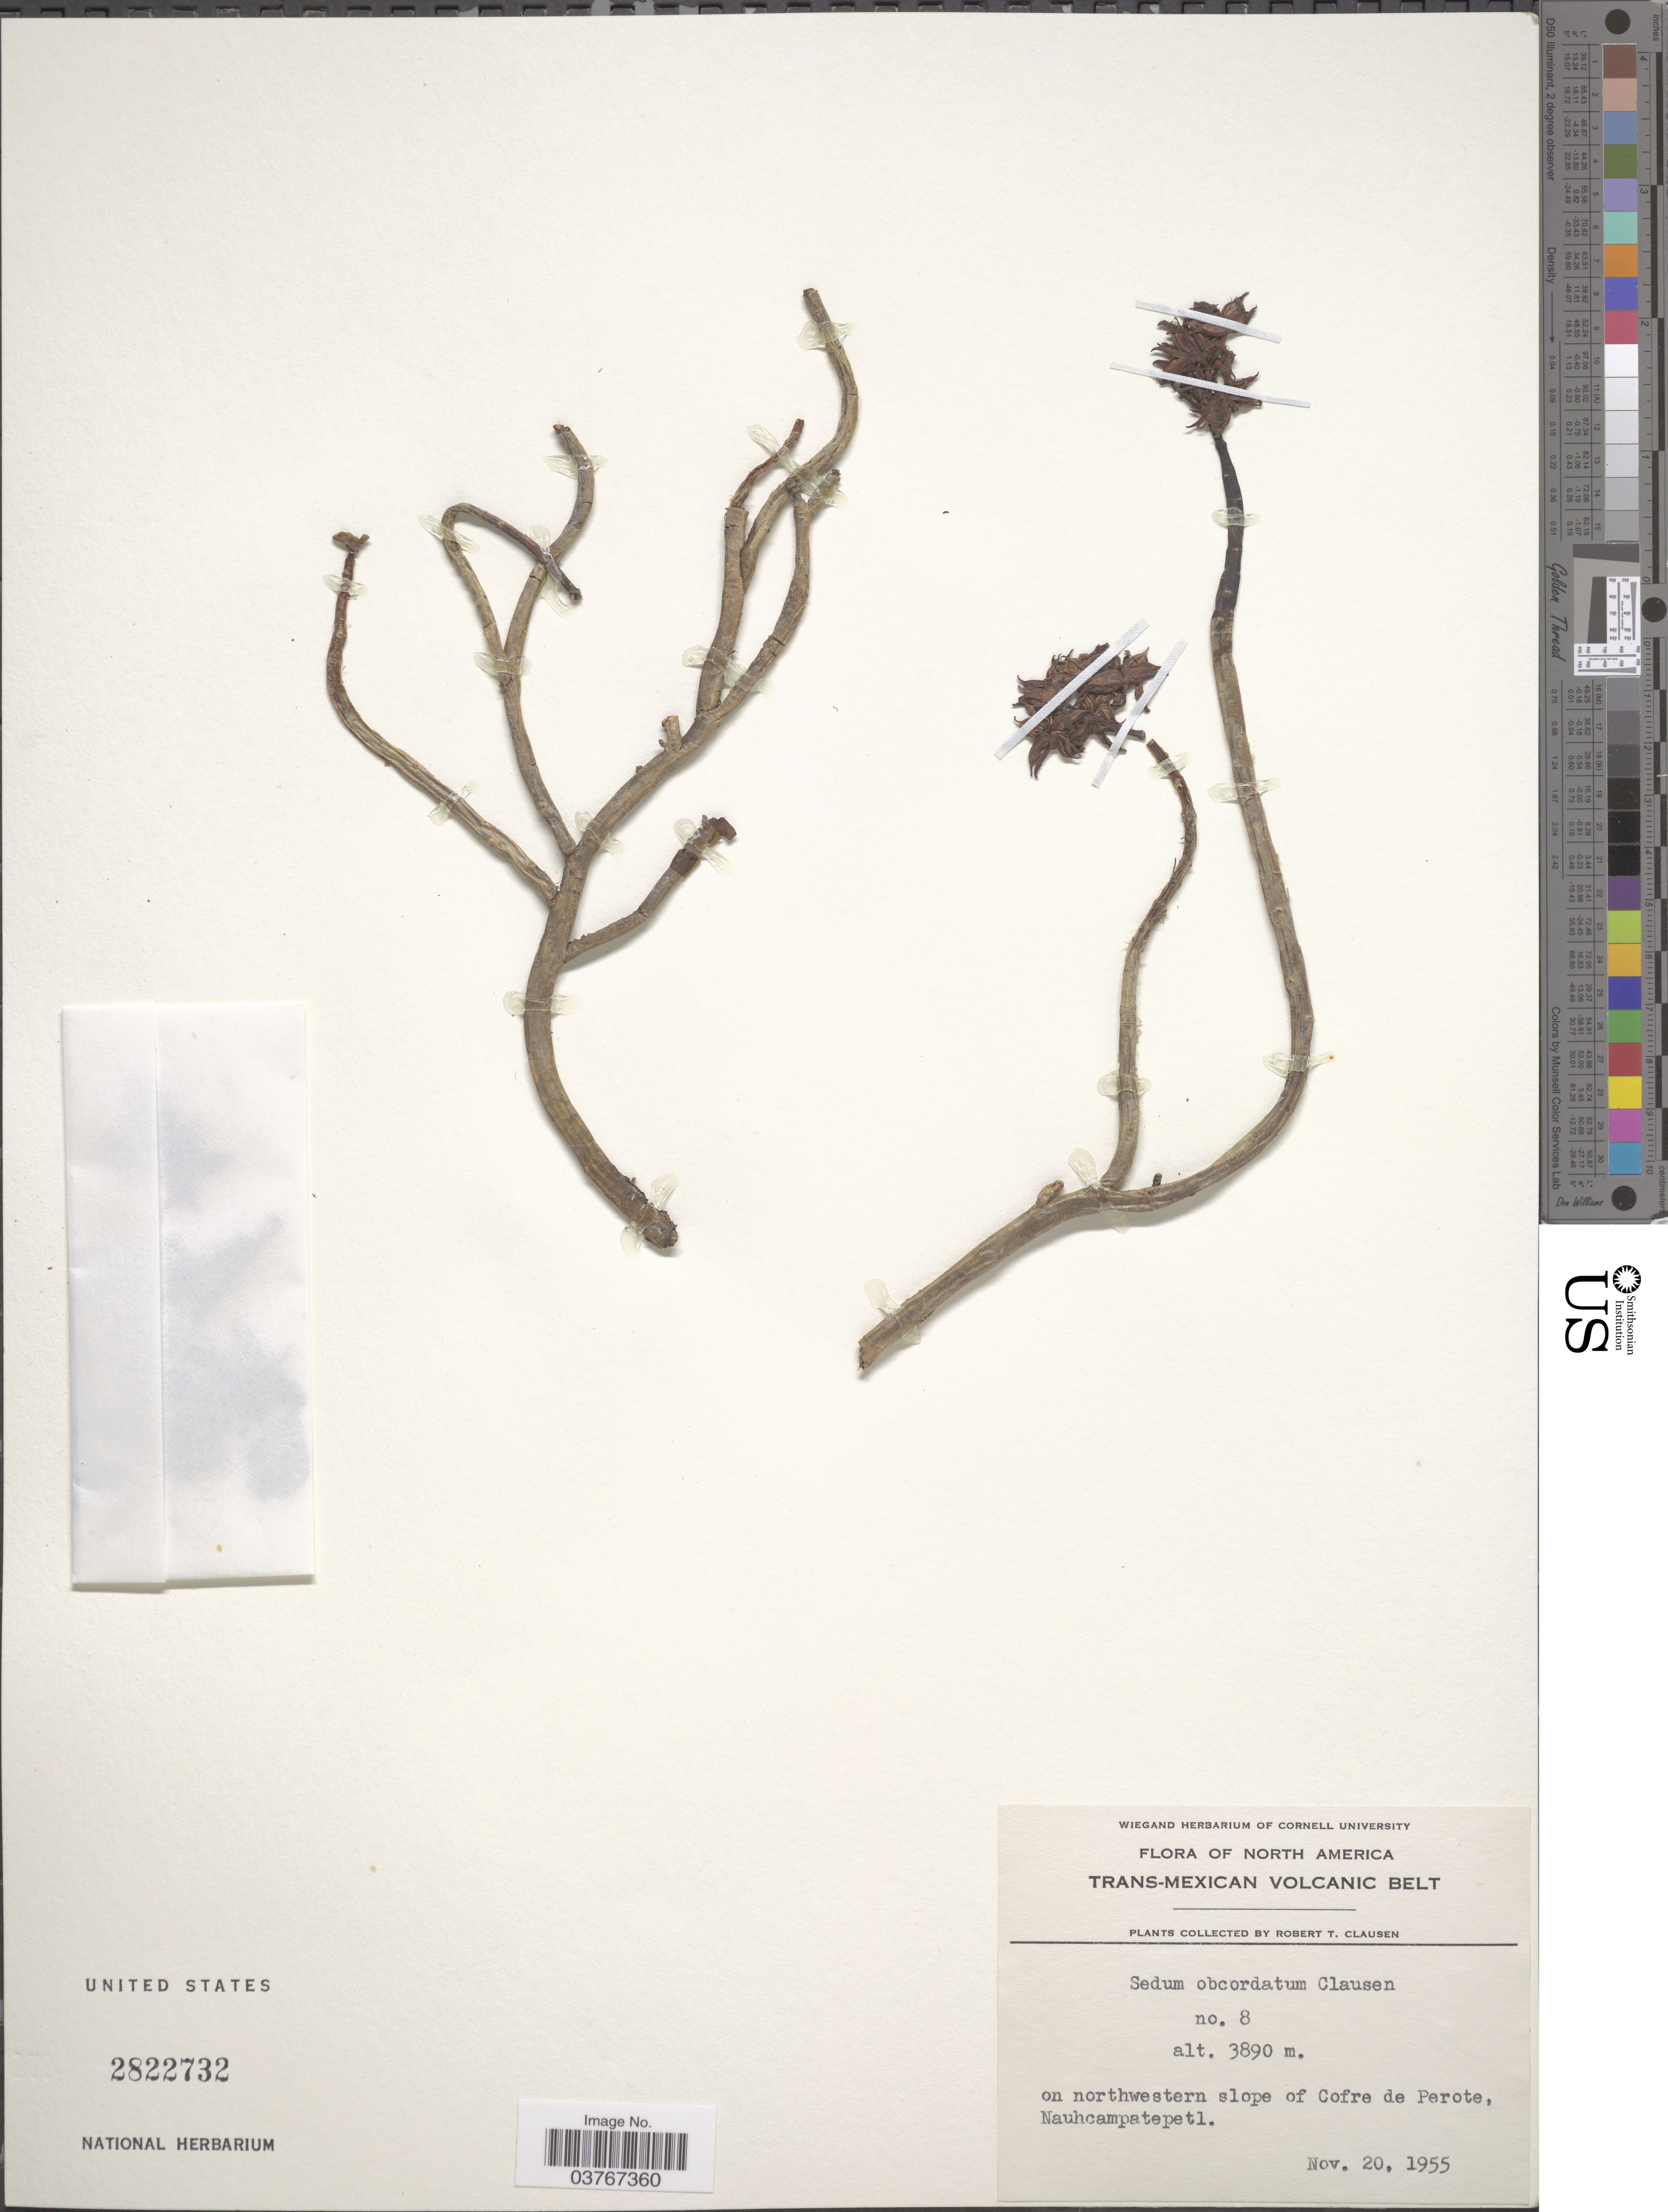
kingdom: Plantae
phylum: Tracheophyta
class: Magnoliopsida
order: Saxifragales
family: Crassulaceae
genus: Sedum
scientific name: Sedum obcordatum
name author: R.T. Clausen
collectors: R. T. Clausen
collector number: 8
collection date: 1955-11-20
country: Mexico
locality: Trans-Mexican Volcanic Belt. On northwestern slope of Cofre de Perote, Nauhcampatepetl.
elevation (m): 2890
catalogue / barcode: US 2822732